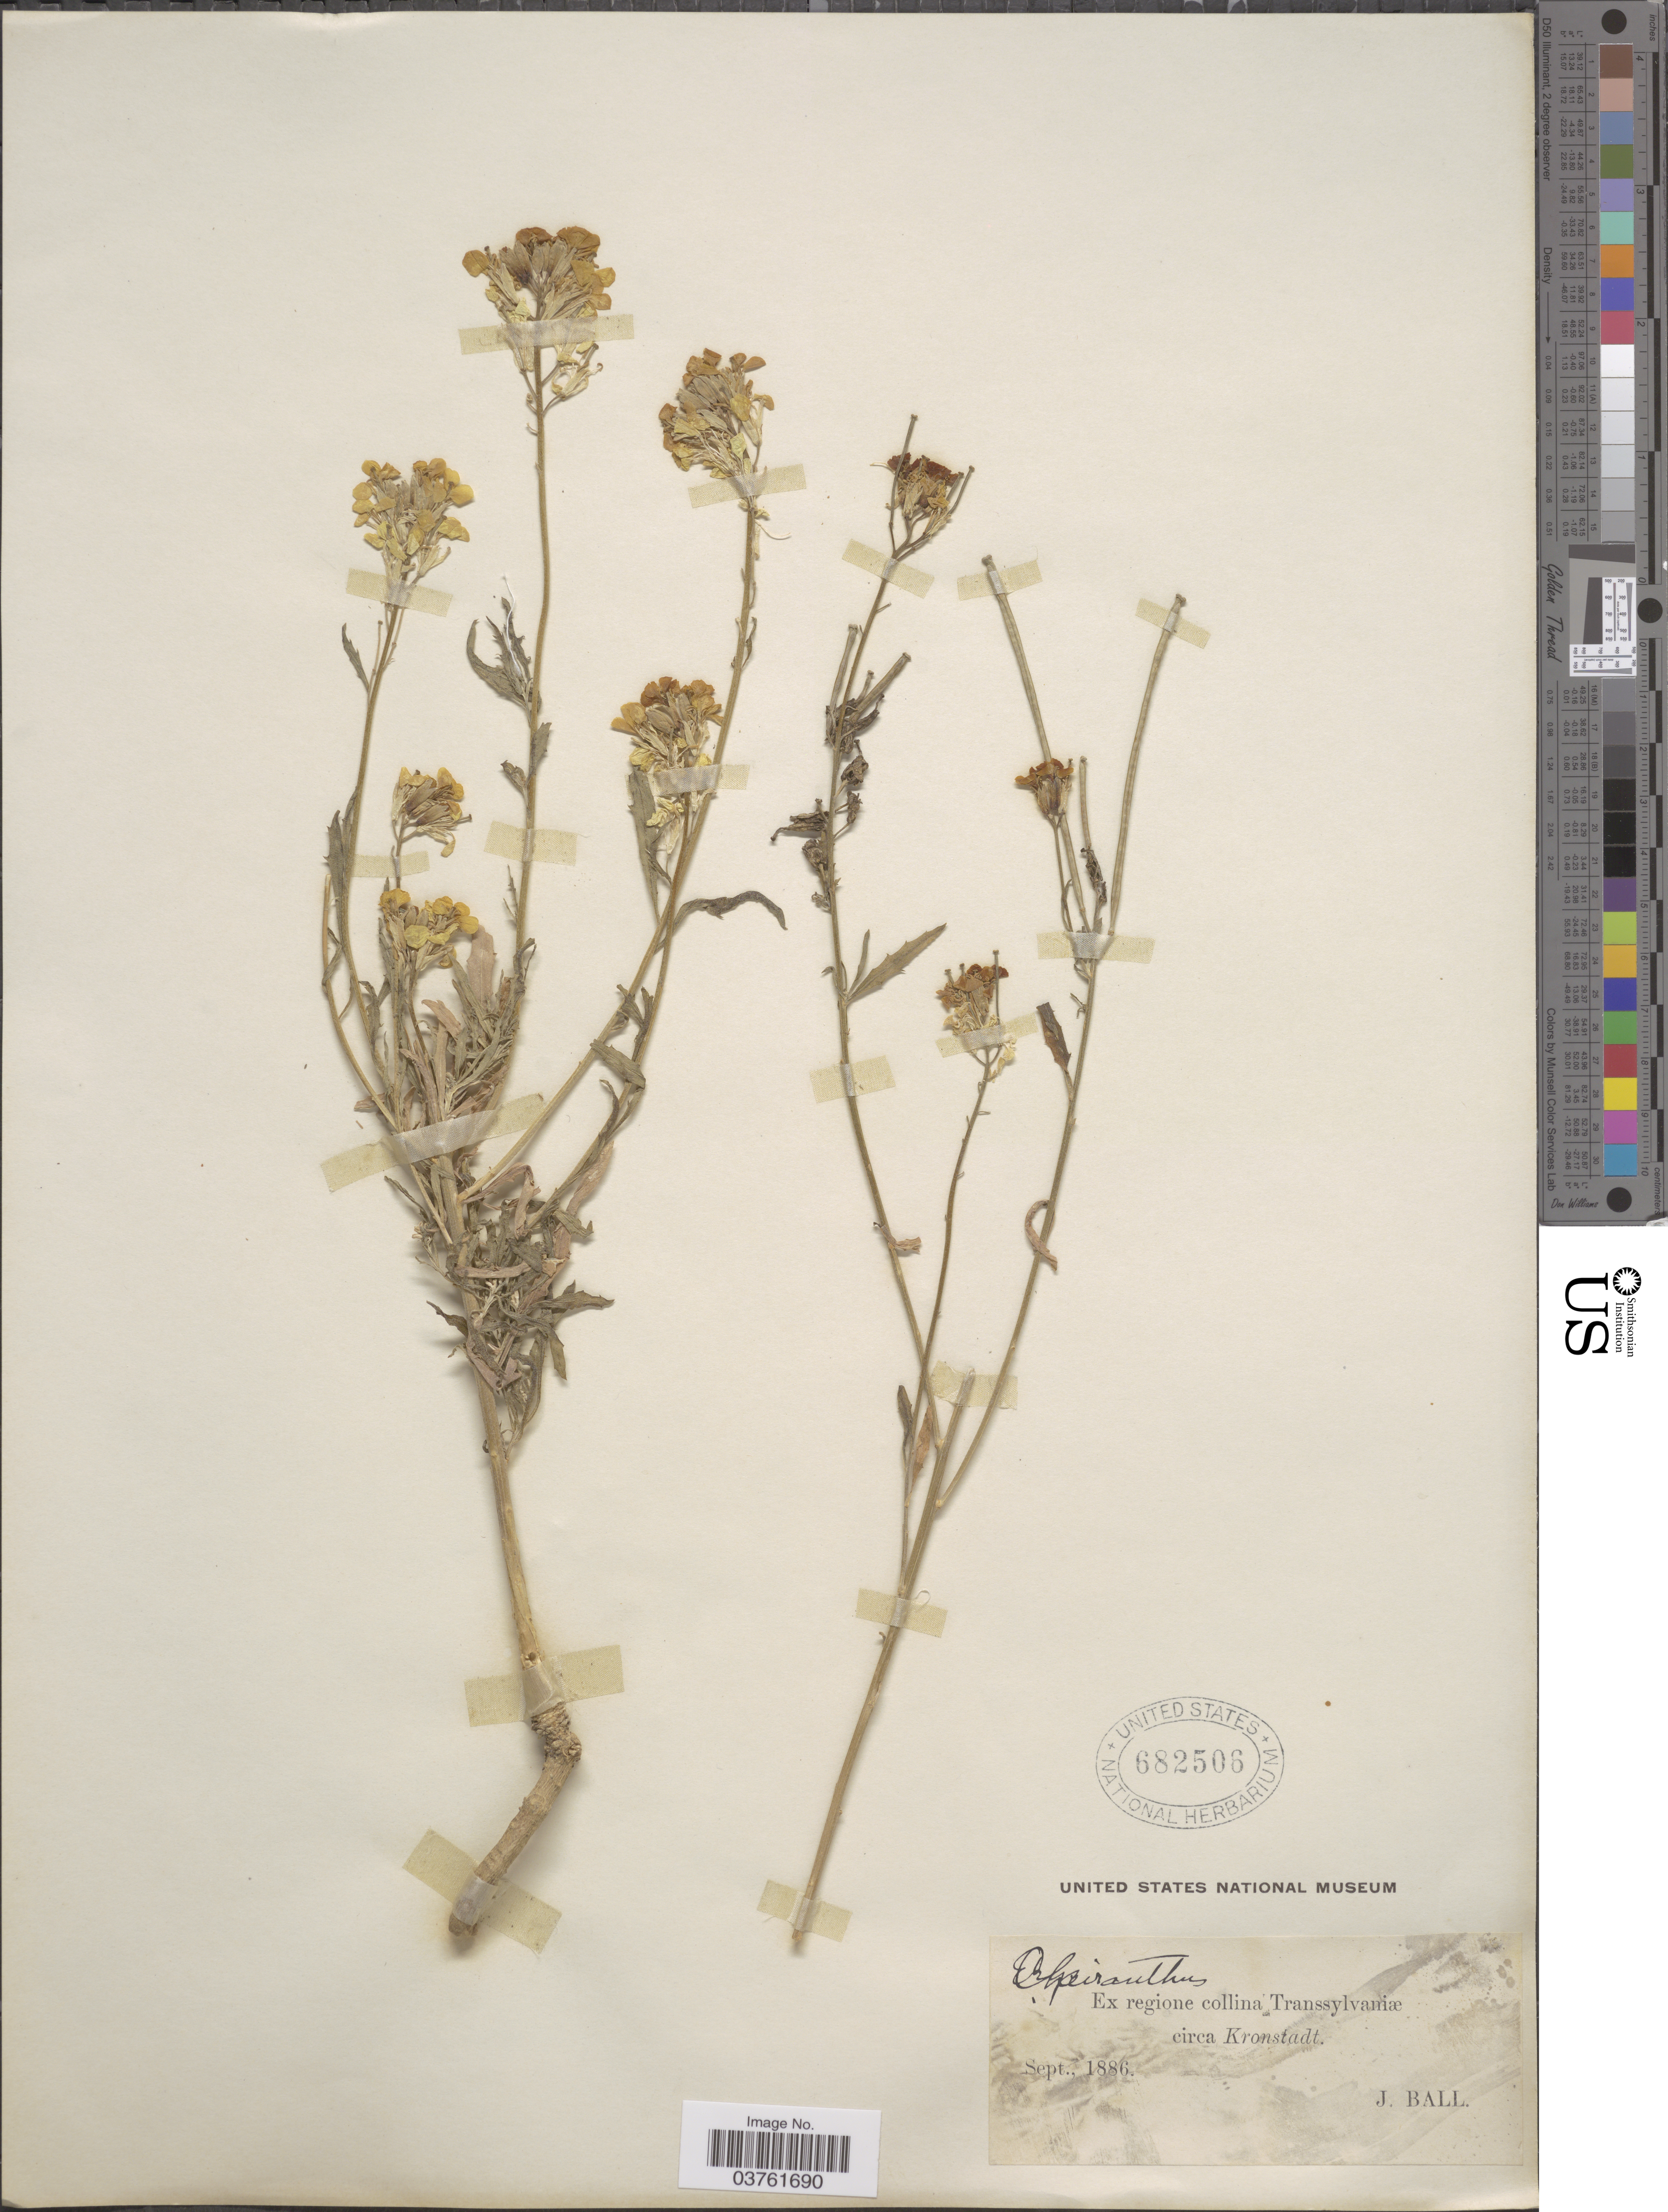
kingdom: Plantae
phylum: Tracheophyta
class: Magnoliopsida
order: Brassicales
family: Brassicaceae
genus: Cheiranthus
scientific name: Cheiranthus sp.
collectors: J. Ball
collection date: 1886-09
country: Romania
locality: Ex regione collina Transsylvaniæ. Kronstadt.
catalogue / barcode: US 682506